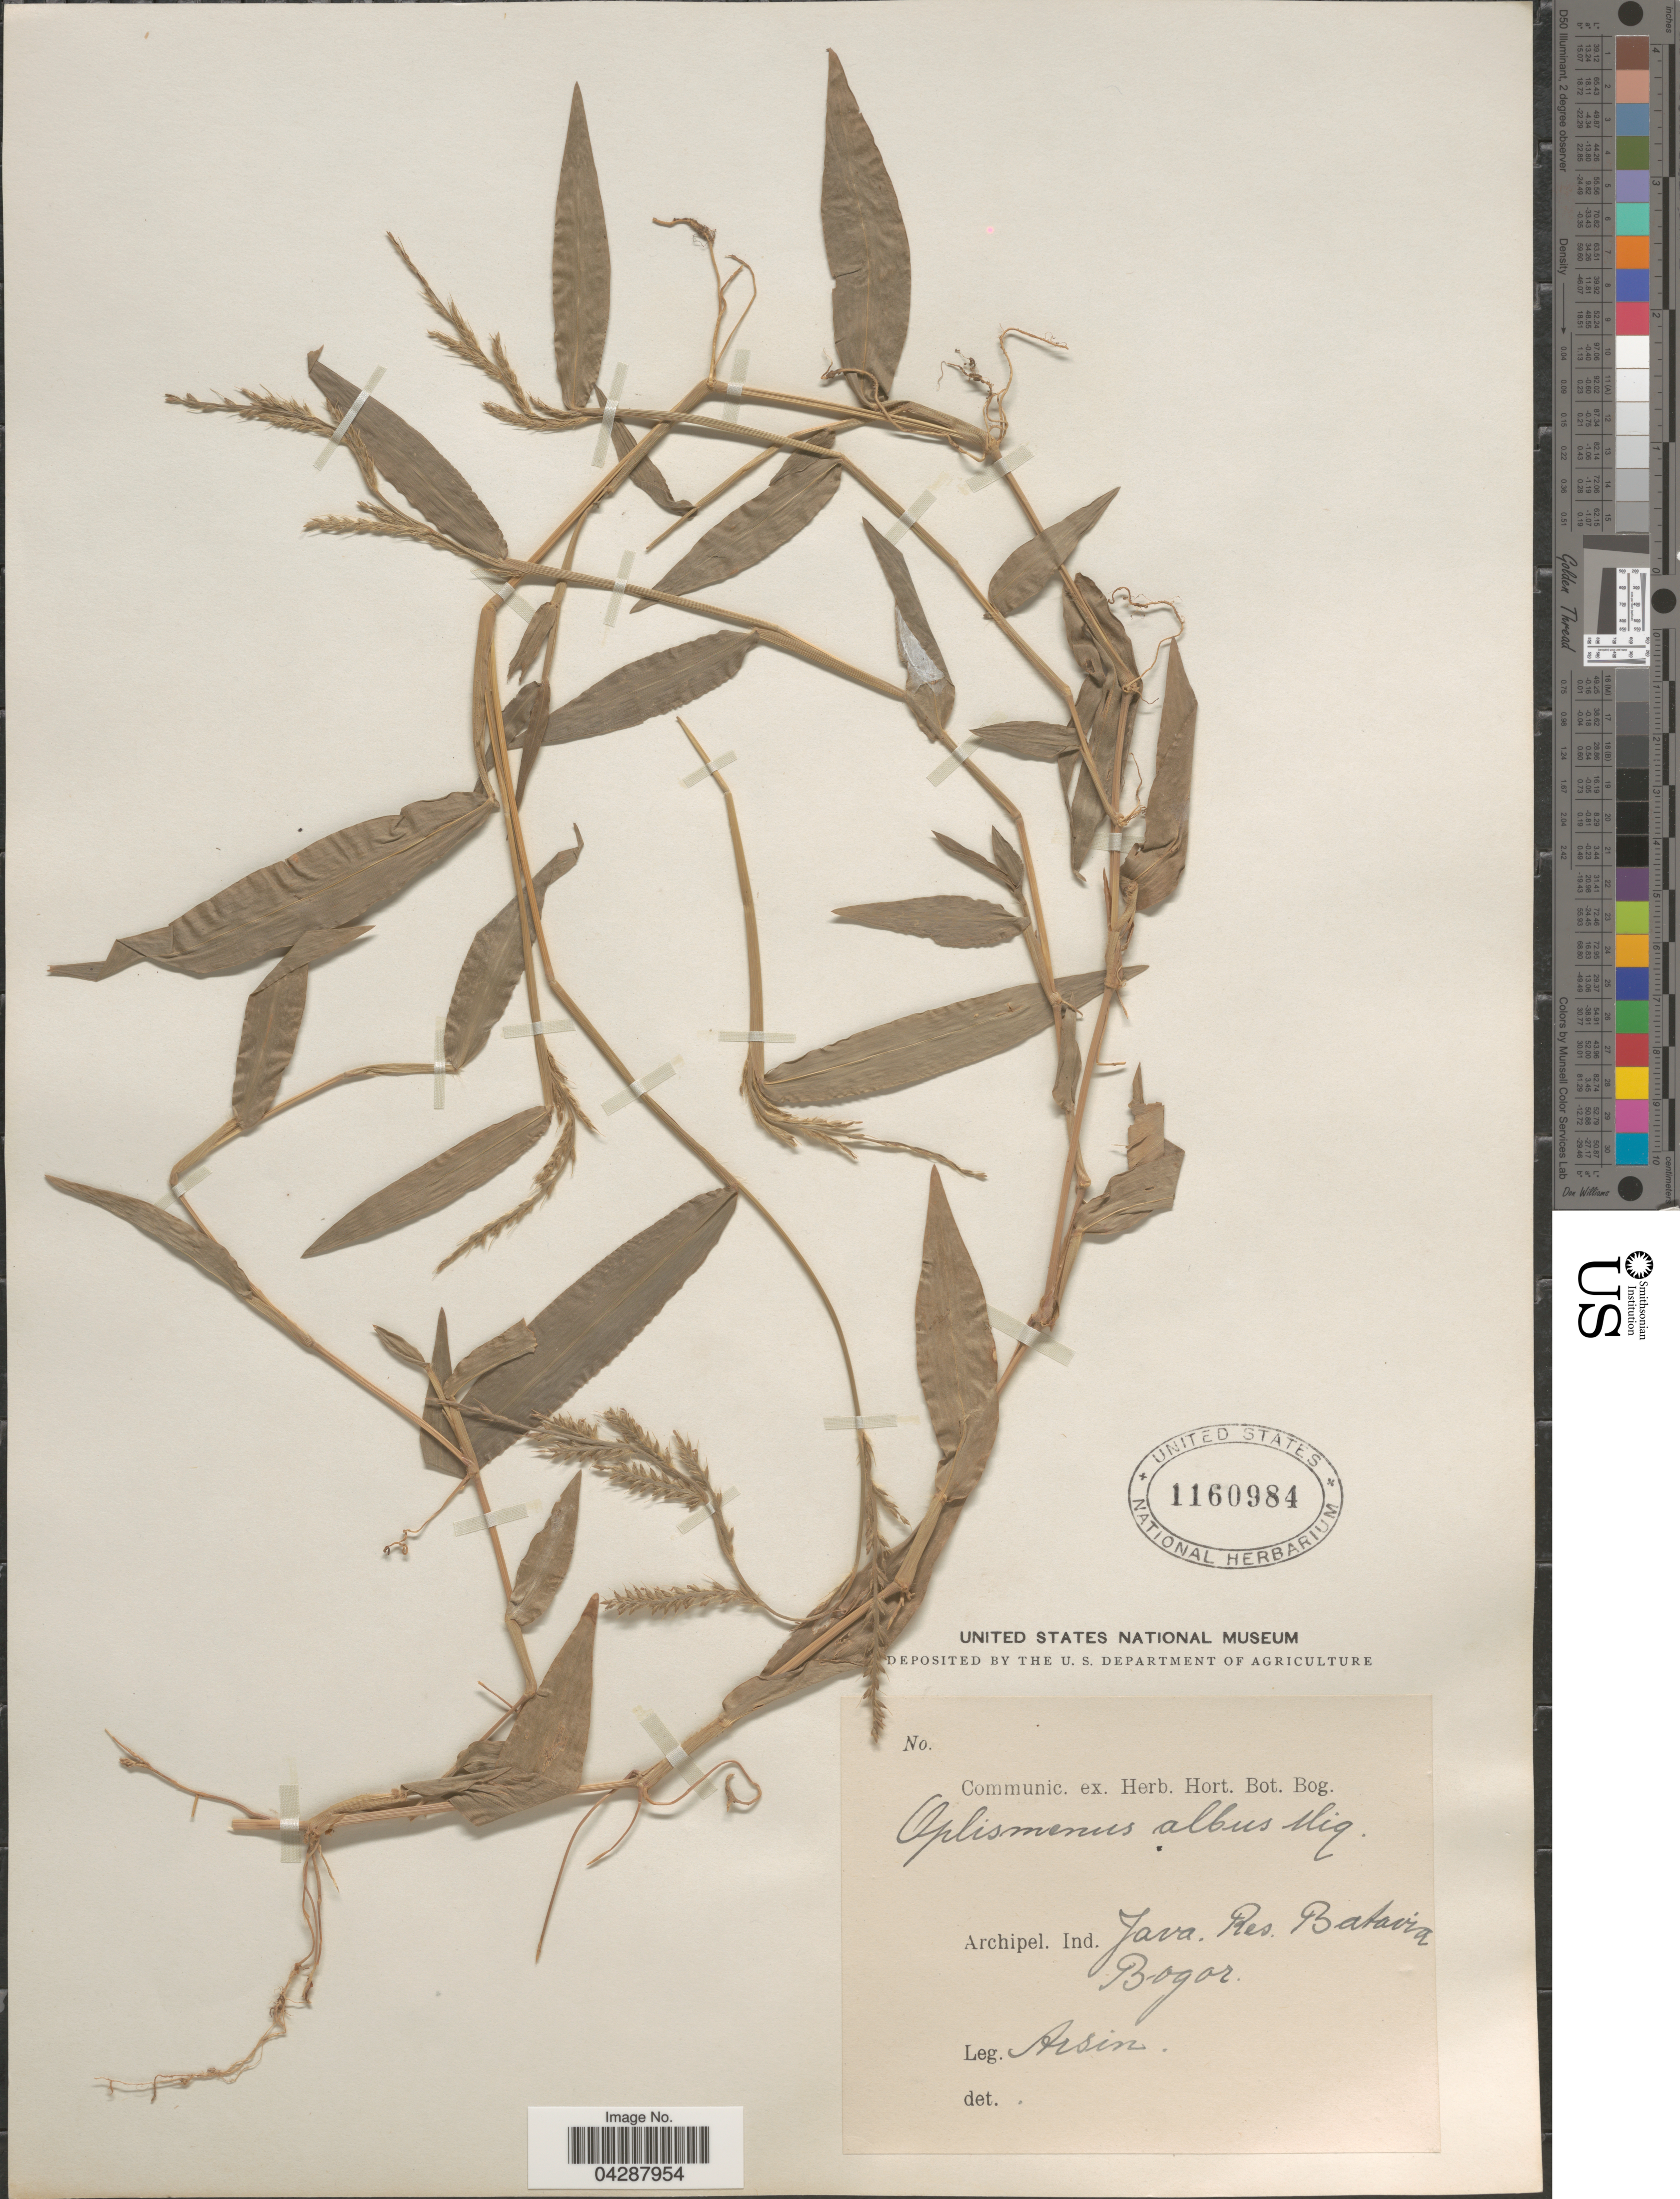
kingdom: Plantae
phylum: Tracheophyta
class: Liliopsida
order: Poales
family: Poaceae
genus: Oplismenus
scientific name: Oplismenus compositus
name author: (L.) P. Beauv.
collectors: Arsin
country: Indonesia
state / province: Java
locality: Archipel. Ind. Res. Batavia. Bogor.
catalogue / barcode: US 1160984